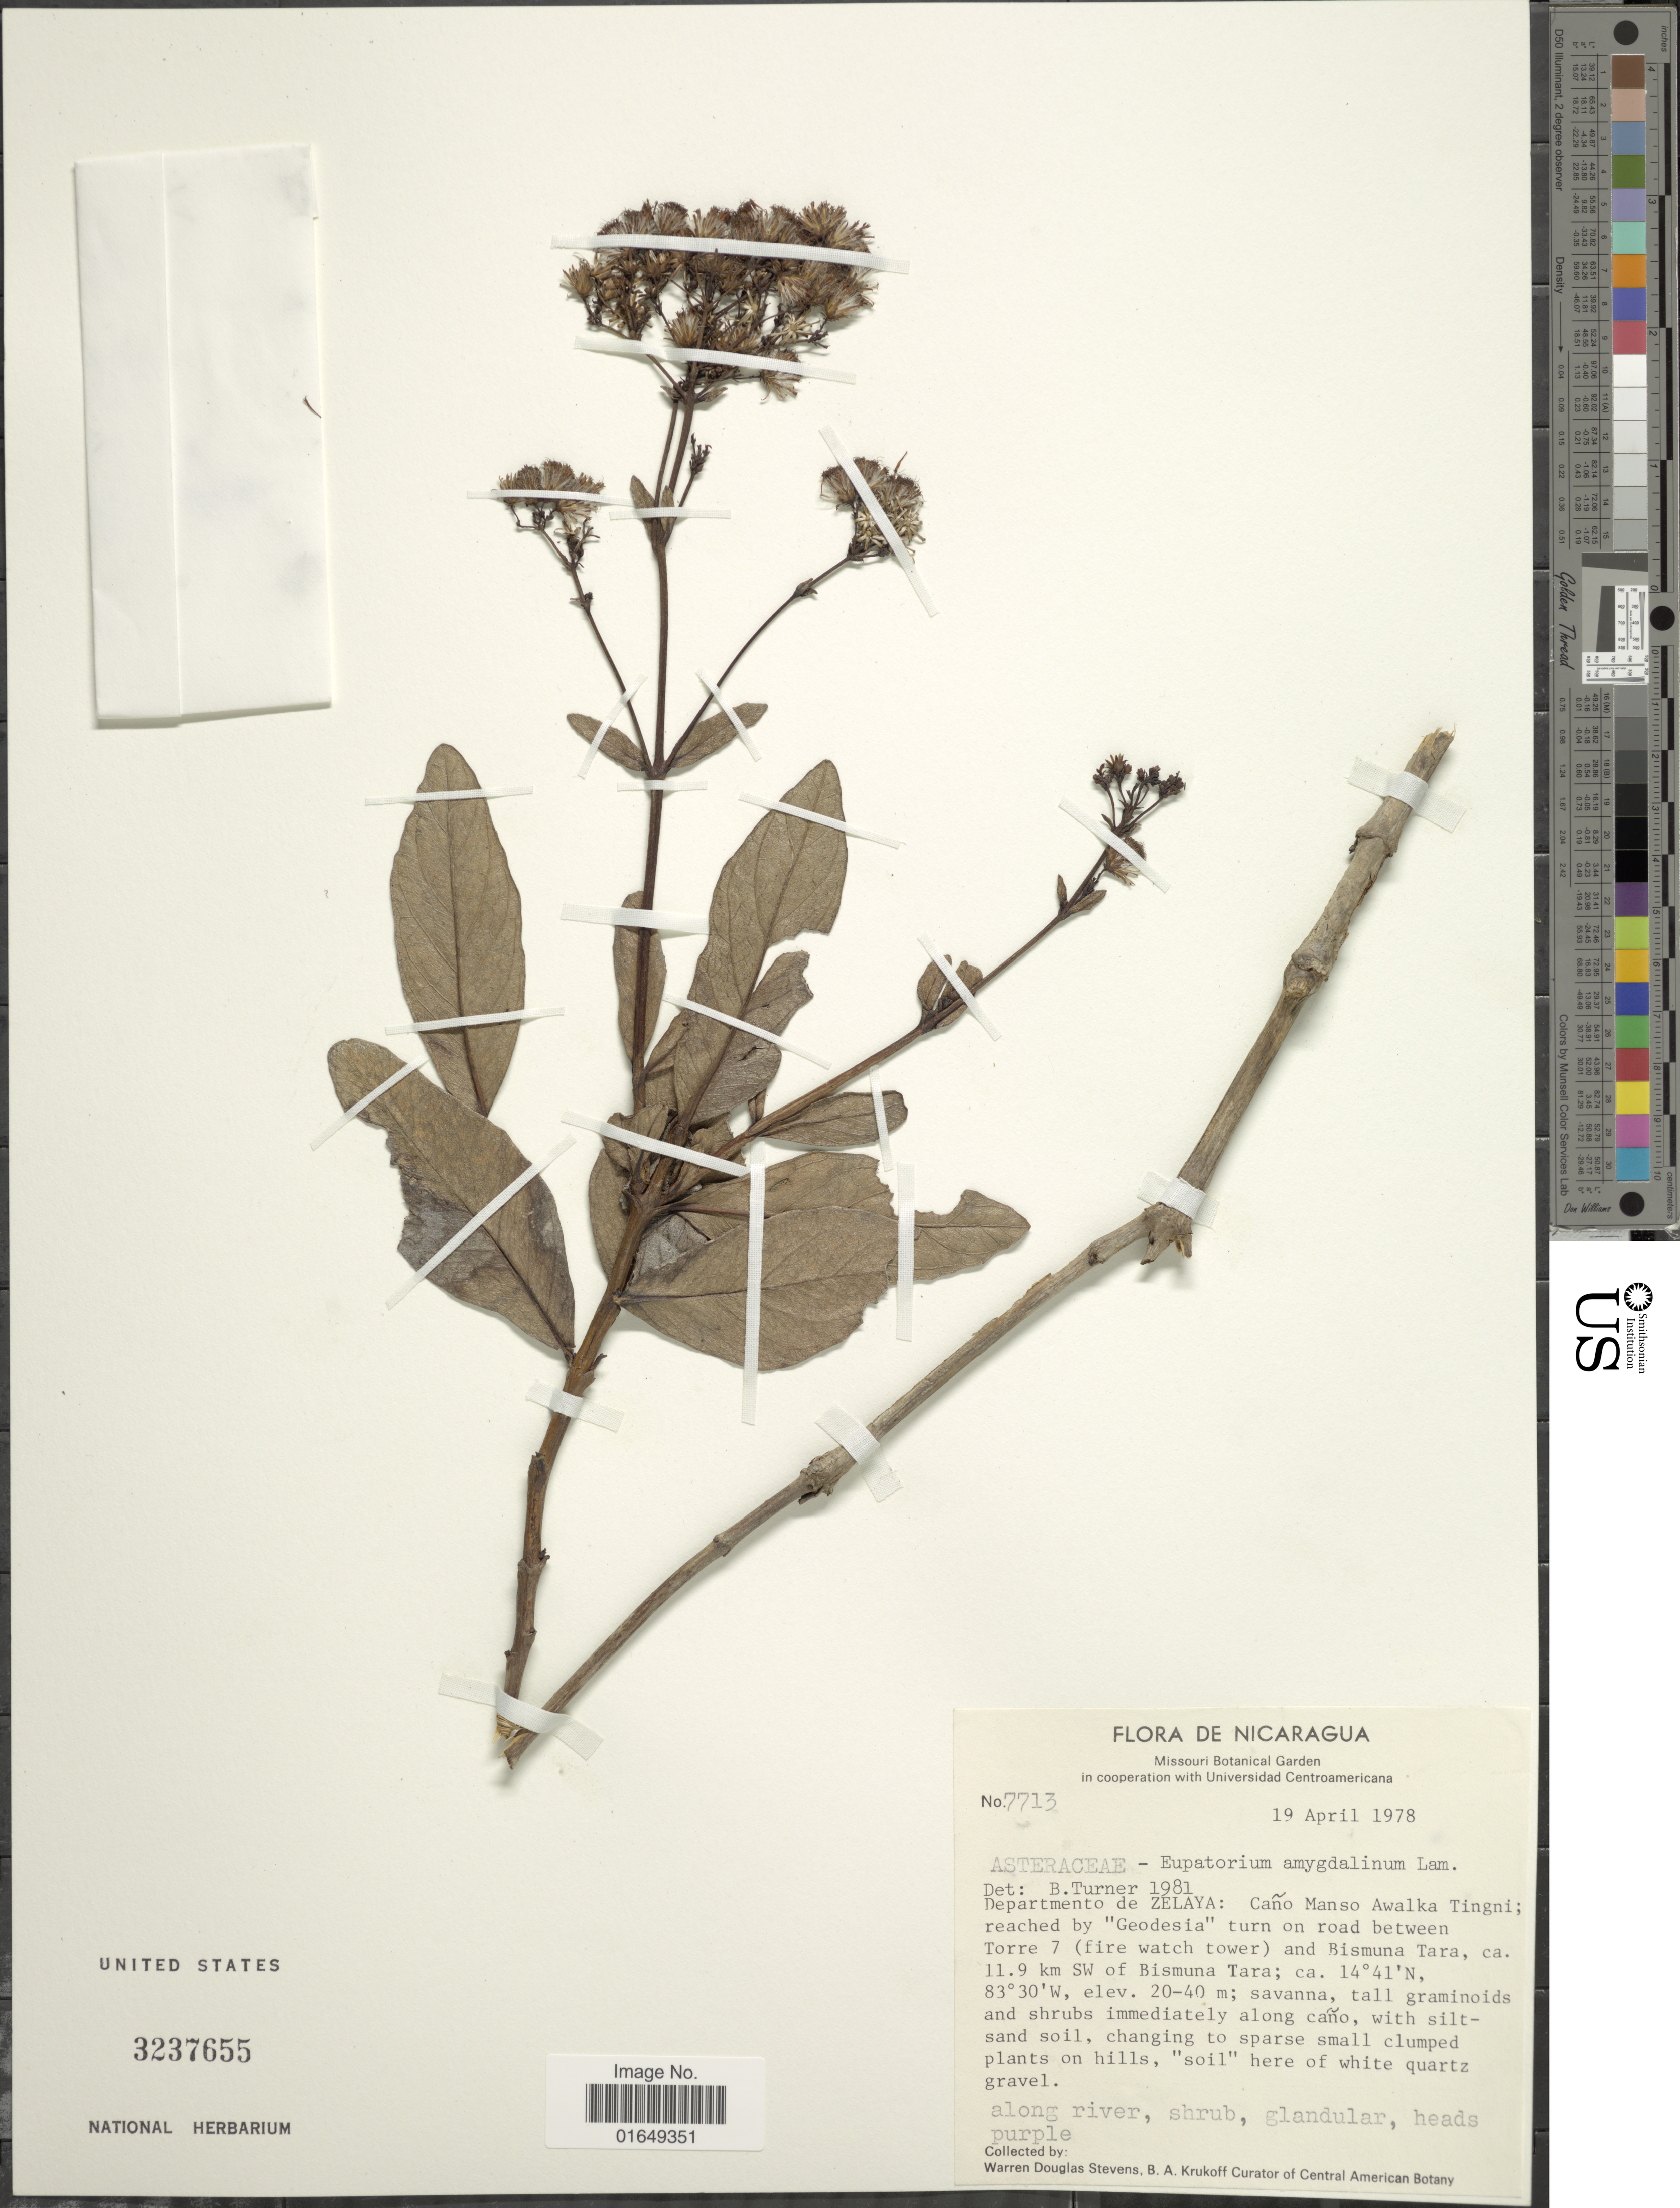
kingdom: Plantae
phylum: Tracheophyta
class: Magnoliopsida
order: Asterales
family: Asteraceae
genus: Ayapana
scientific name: Ayapana amygdalina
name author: (Lam.) R.M. King & H. Rob.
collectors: W. D. Stevens & B. A. Krukoff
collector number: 7713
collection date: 1978-04-19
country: Nicaragua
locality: Departamento de Zelaya: Caño Manso Awalka Tingni; reached by "Geodesia" turn on road between Torre 7 (fire watch tower) and Bismuna Tara, ca. 11.9 km SW of Bismuna Tara, along river.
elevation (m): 20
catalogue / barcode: US 3237655